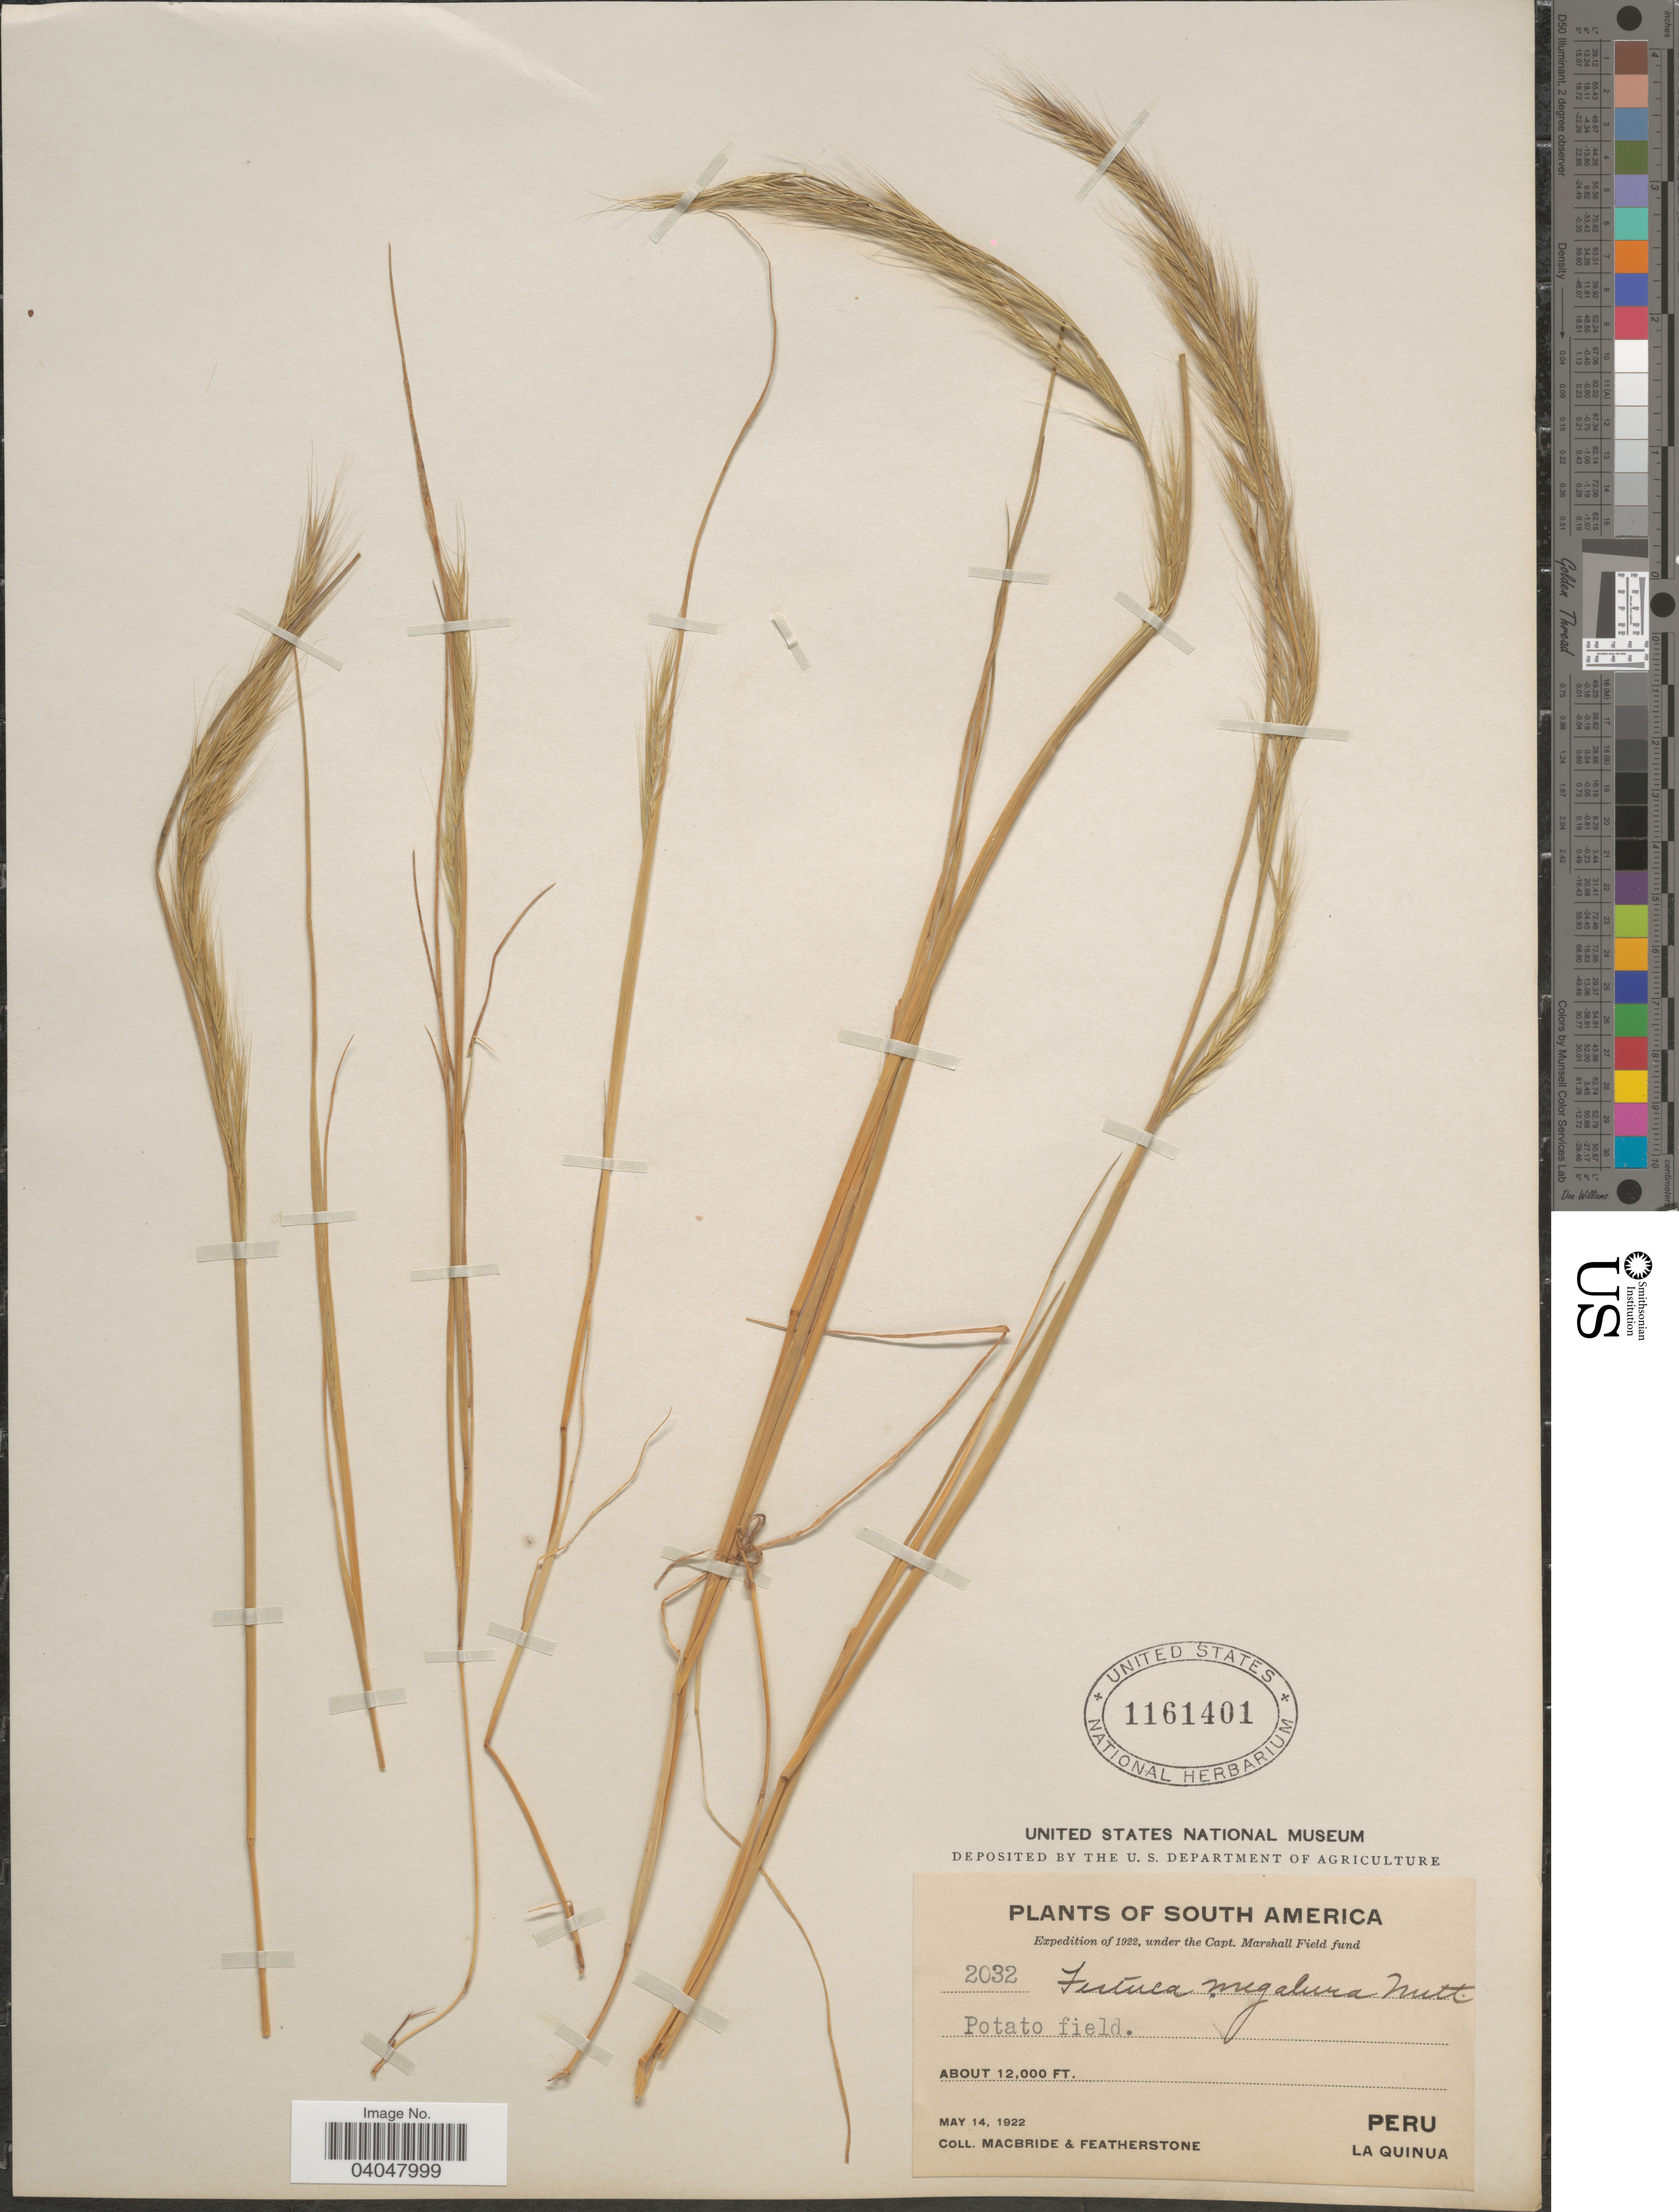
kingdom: Plantae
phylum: Tracheophyta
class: Liliopsida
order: Poales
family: Poaceae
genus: Festuca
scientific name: Festuca megalura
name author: Nutt.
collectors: Macbride, -- & -. Featherstone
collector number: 2032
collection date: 1922-05-14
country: Peru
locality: La Quinua.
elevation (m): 3658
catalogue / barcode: US 1161401